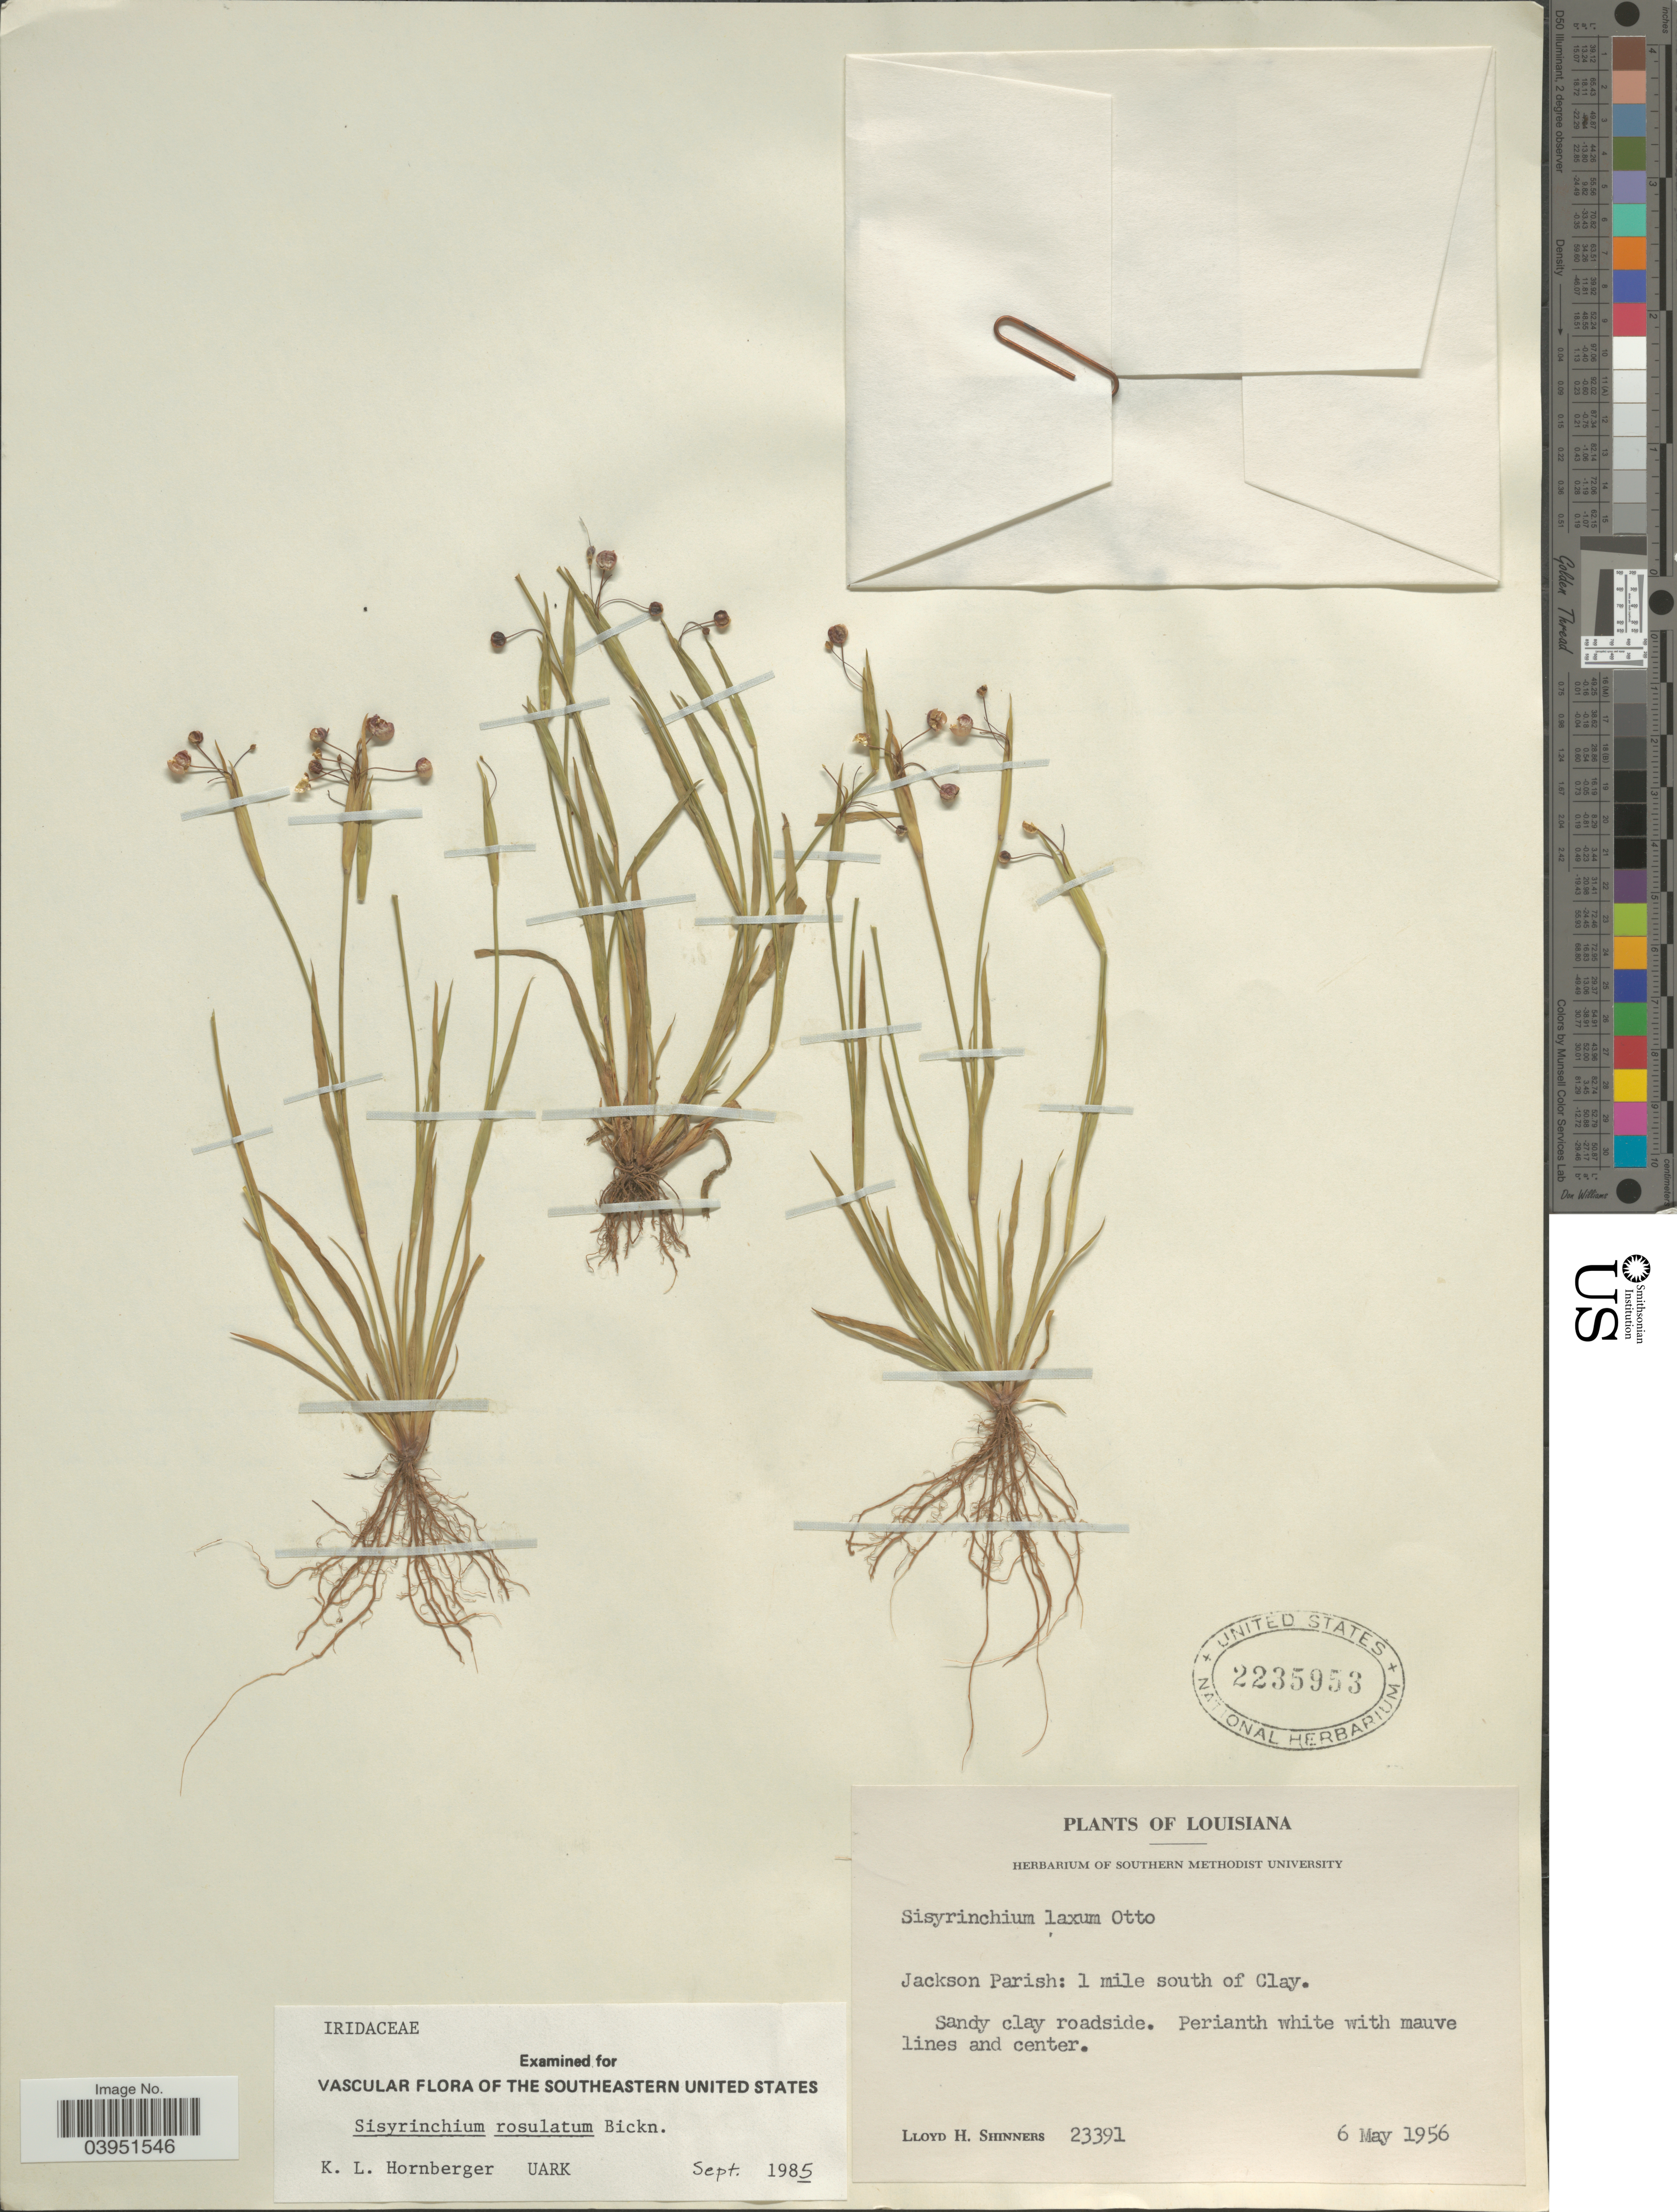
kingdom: Plantae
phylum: Tracheophyta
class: Liliopsida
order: Asparagales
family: Iridaceae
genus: Sisyrinchium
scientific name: Sisyrinchium rosulatum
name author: E.P. Bicknell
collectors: L. H. Shinners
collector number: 23391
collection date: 1956-05-06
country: United States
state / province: Louisiana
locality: Jackson Parish: 1 mile south of Clay.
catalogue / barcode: US 2235953